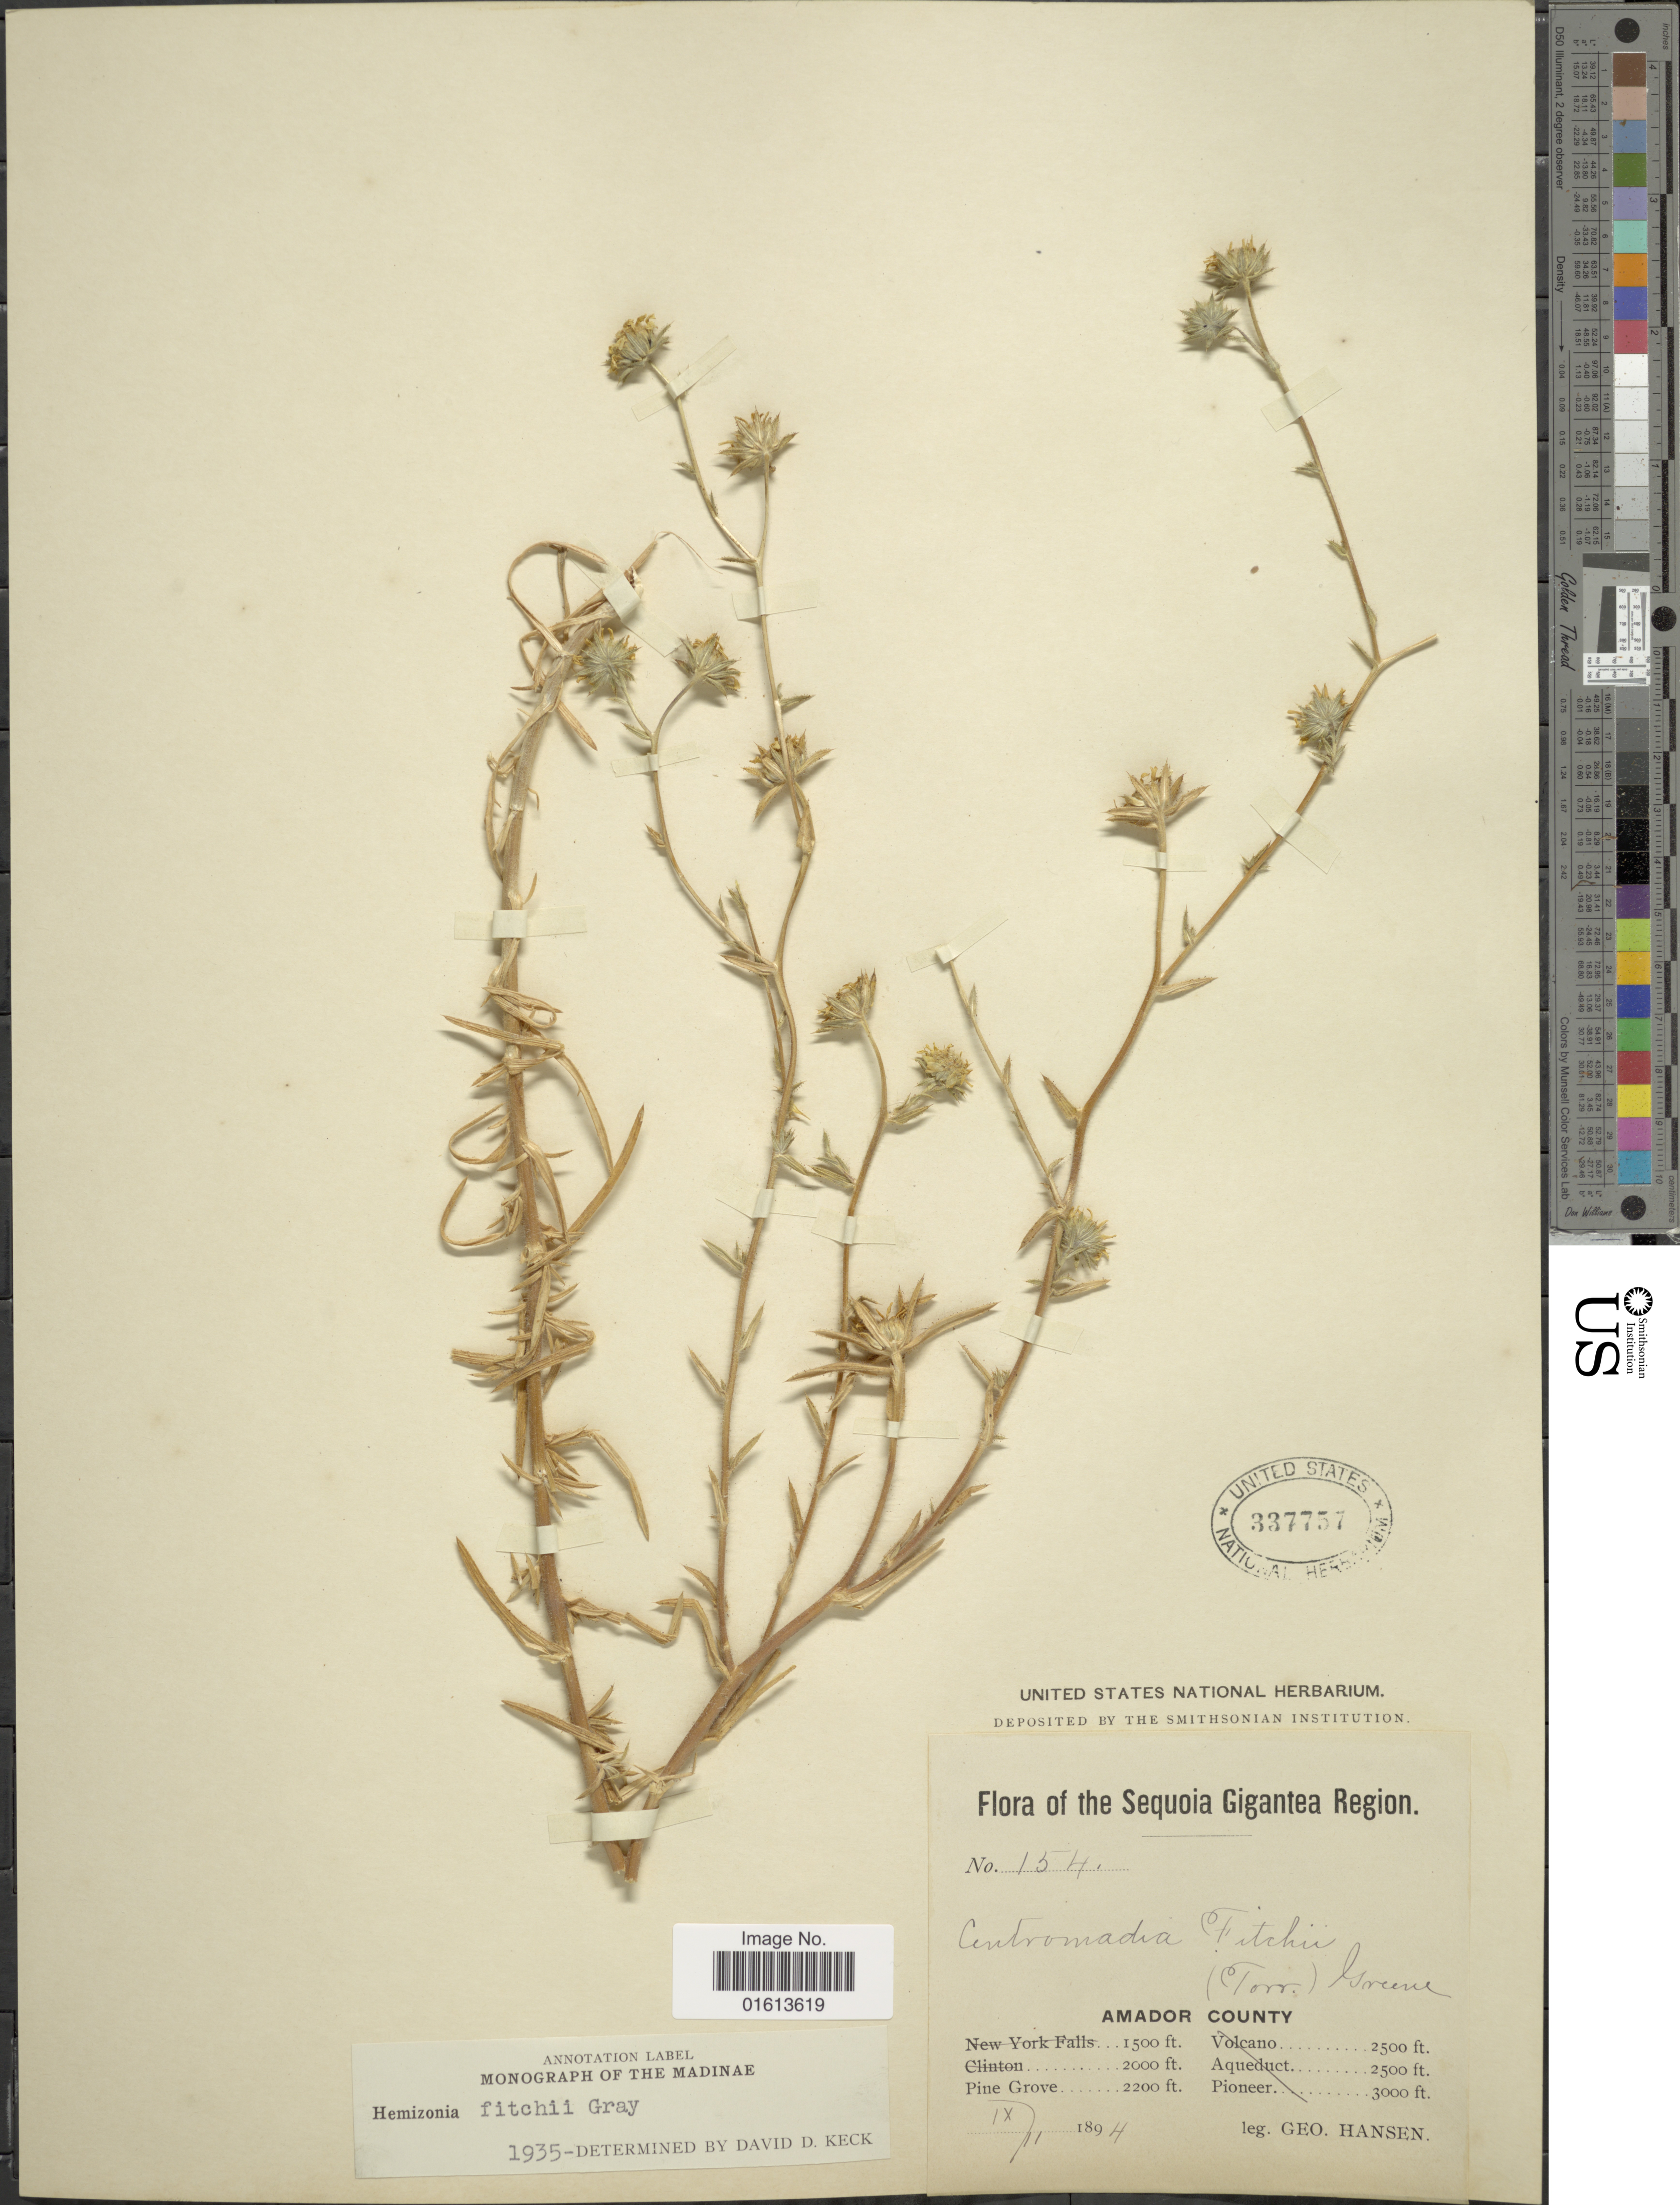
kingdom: Plantae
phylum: Tracheophyta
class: Magnoliopsida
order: Asterales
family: Asteraceae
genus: Centromadia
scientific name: Centromadia fitchii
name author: (A. Gray) Greene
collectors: G. Hansen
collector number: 154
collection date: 1894-09-11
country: United States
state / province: California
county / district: Amador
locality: Sequoia Gigantea Region. Amador County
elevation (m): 671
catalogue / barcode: US 337757